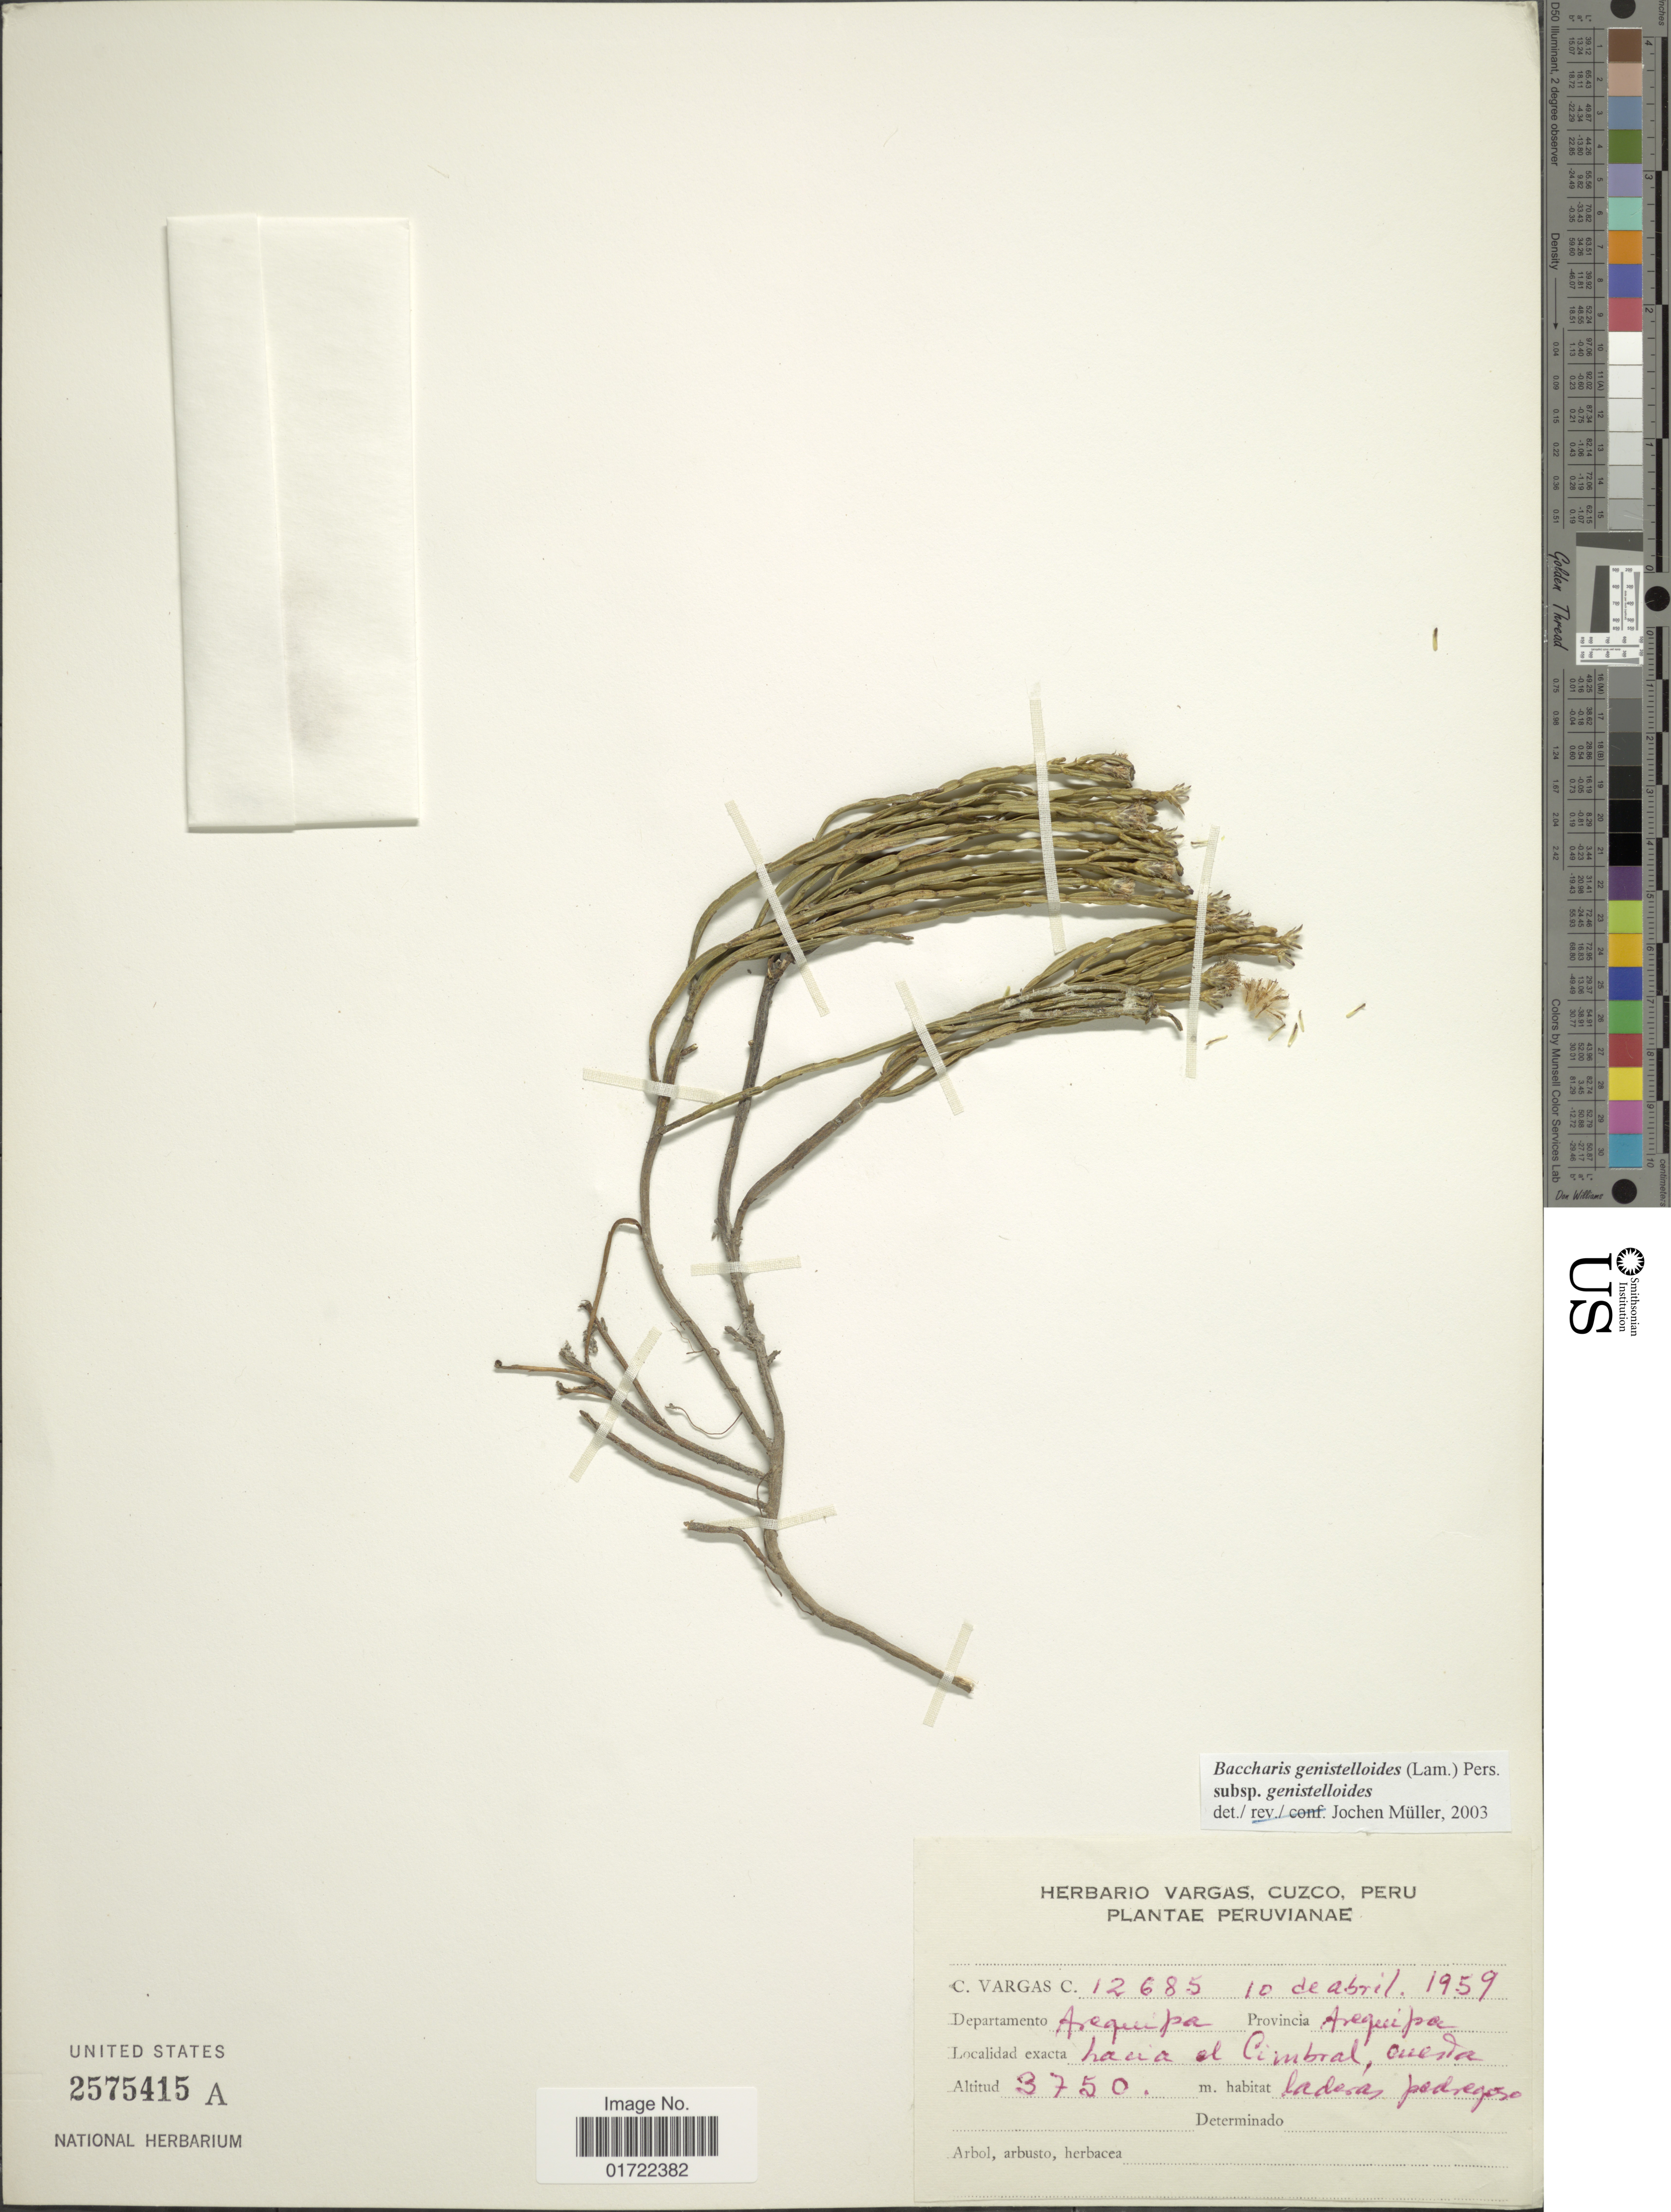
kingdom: Plantae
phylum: Tracheophyta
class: Magnoliopsida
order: Asterales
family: Asteraceae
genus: Baccharis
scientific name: Baccharis genistelloides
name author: (Lam.) Pers.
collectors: C. Vargas Calderón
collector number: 12685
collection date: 1959-04-10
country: Peru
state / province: Arequipa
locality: hacia El Cimbral, Cueva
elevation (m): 3750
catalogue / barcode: US 2575415A